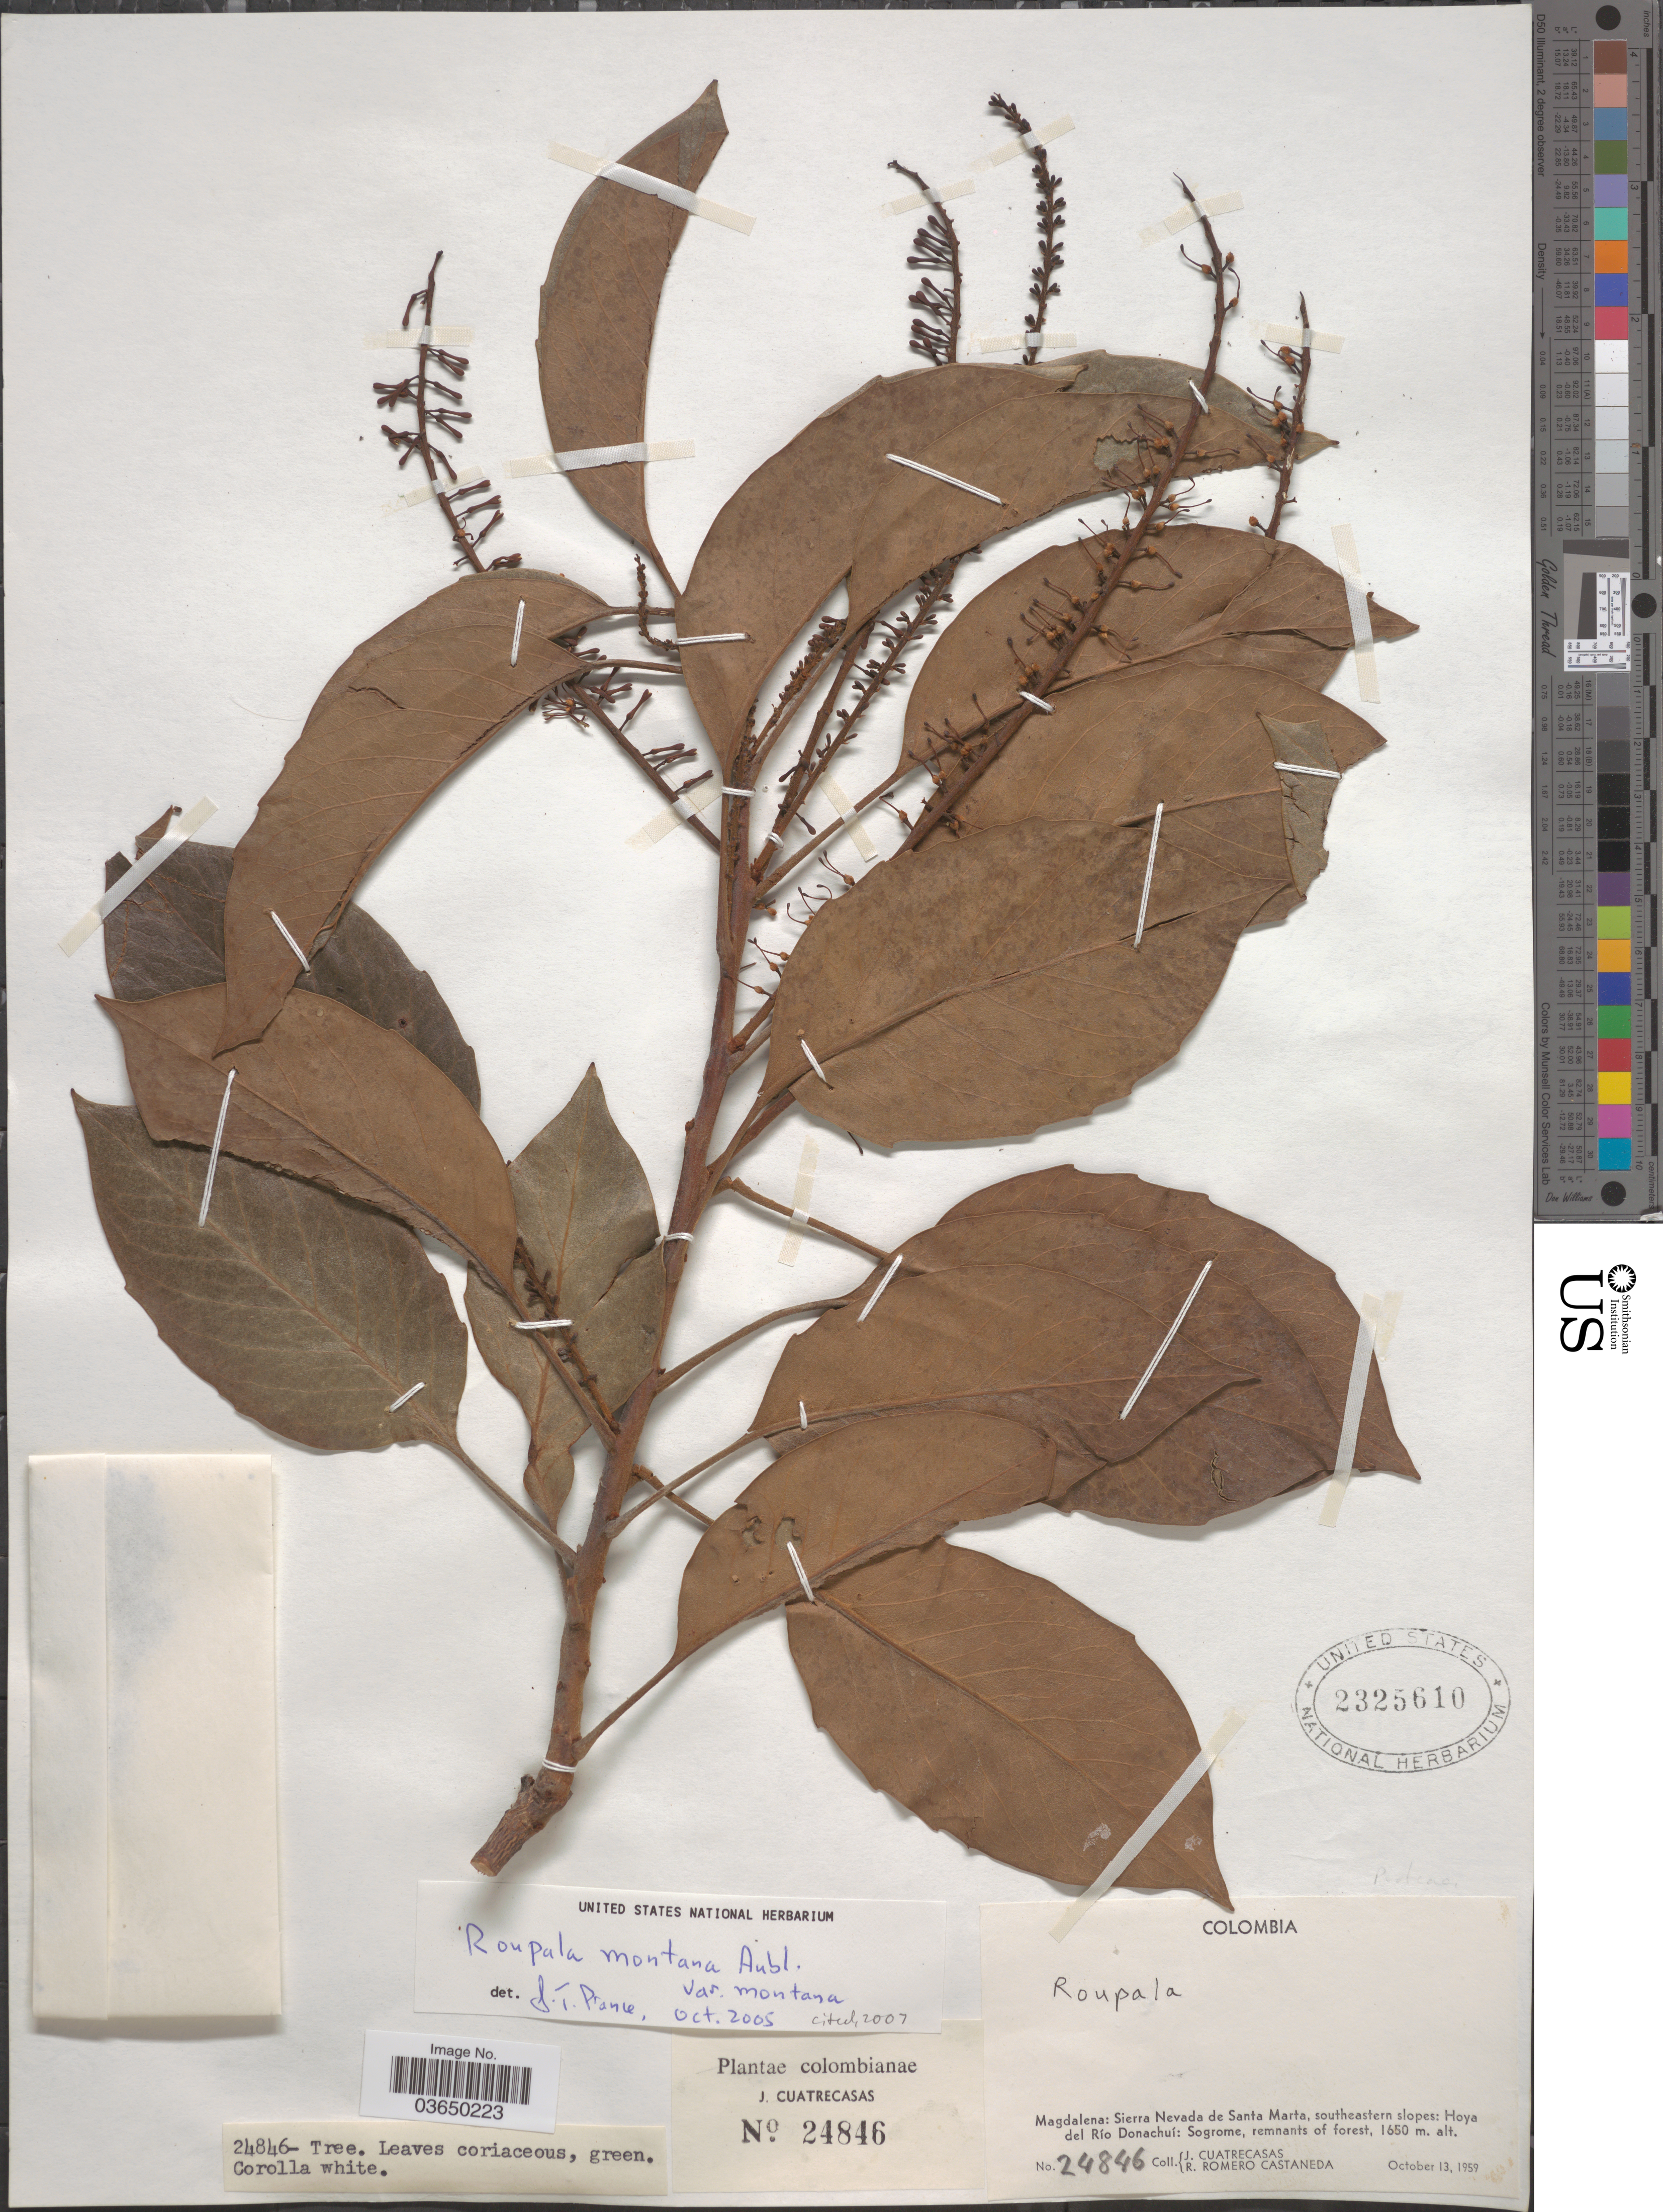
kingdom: Plantae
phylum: Tracheophyta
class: Magnoliopsida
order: Proteales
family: Proteaceae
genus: Roupala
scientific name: Roupala montana var. montana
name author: Aubl.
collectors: J. Cuatrecasas & R. Romero Castañeda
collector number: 24846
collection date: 1959-10-13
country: Colombia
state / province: Magdalena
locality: Sierra Nevada de Santa Marta, southeastern slopes: Hoya del Río Donachuí: Sogrome.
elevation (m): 1650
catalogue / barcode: US 2325610